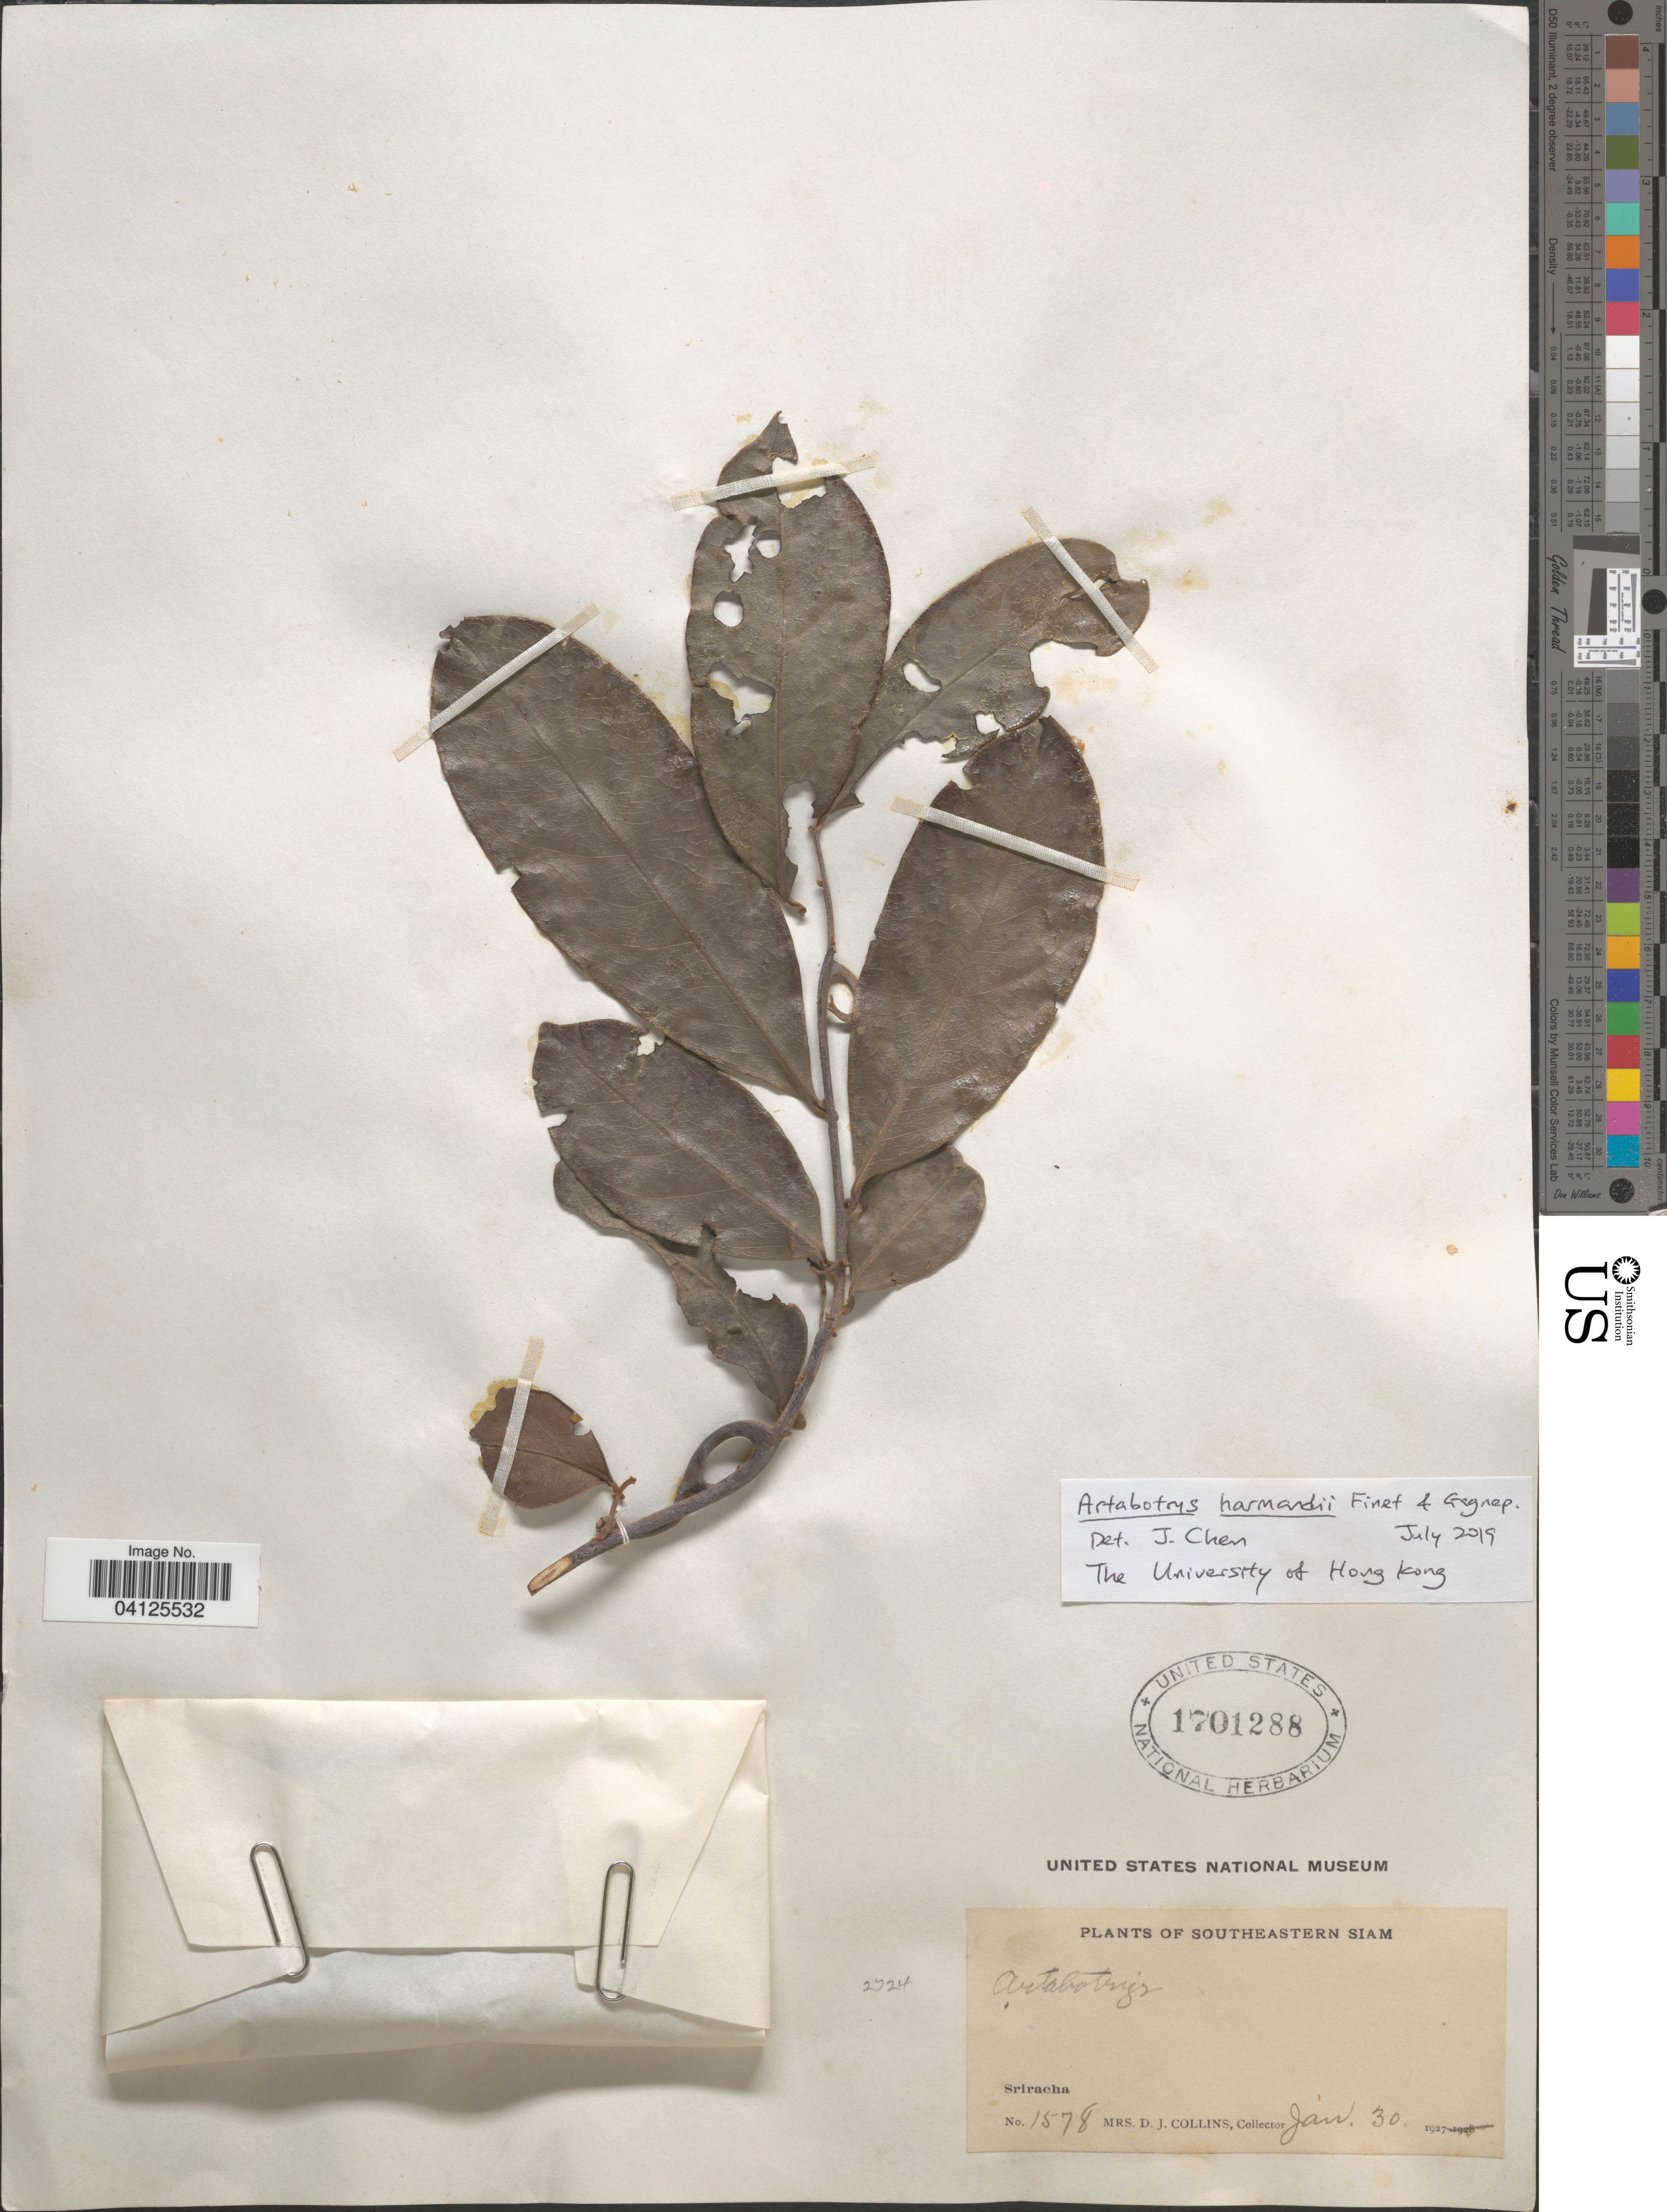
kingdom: Plantae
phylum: Tracheophyta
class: Magnoliopsida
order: Magnoliales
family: Annonaceae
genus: Artabotrys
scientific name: Artabotrys harmandii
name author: Finet & Gagnep.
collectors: Mrs. D. J. Collins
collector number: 1578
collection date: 1927-01-30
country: Thailand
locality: Southeastern Siam. Sriracha.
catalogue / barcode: US 1701288